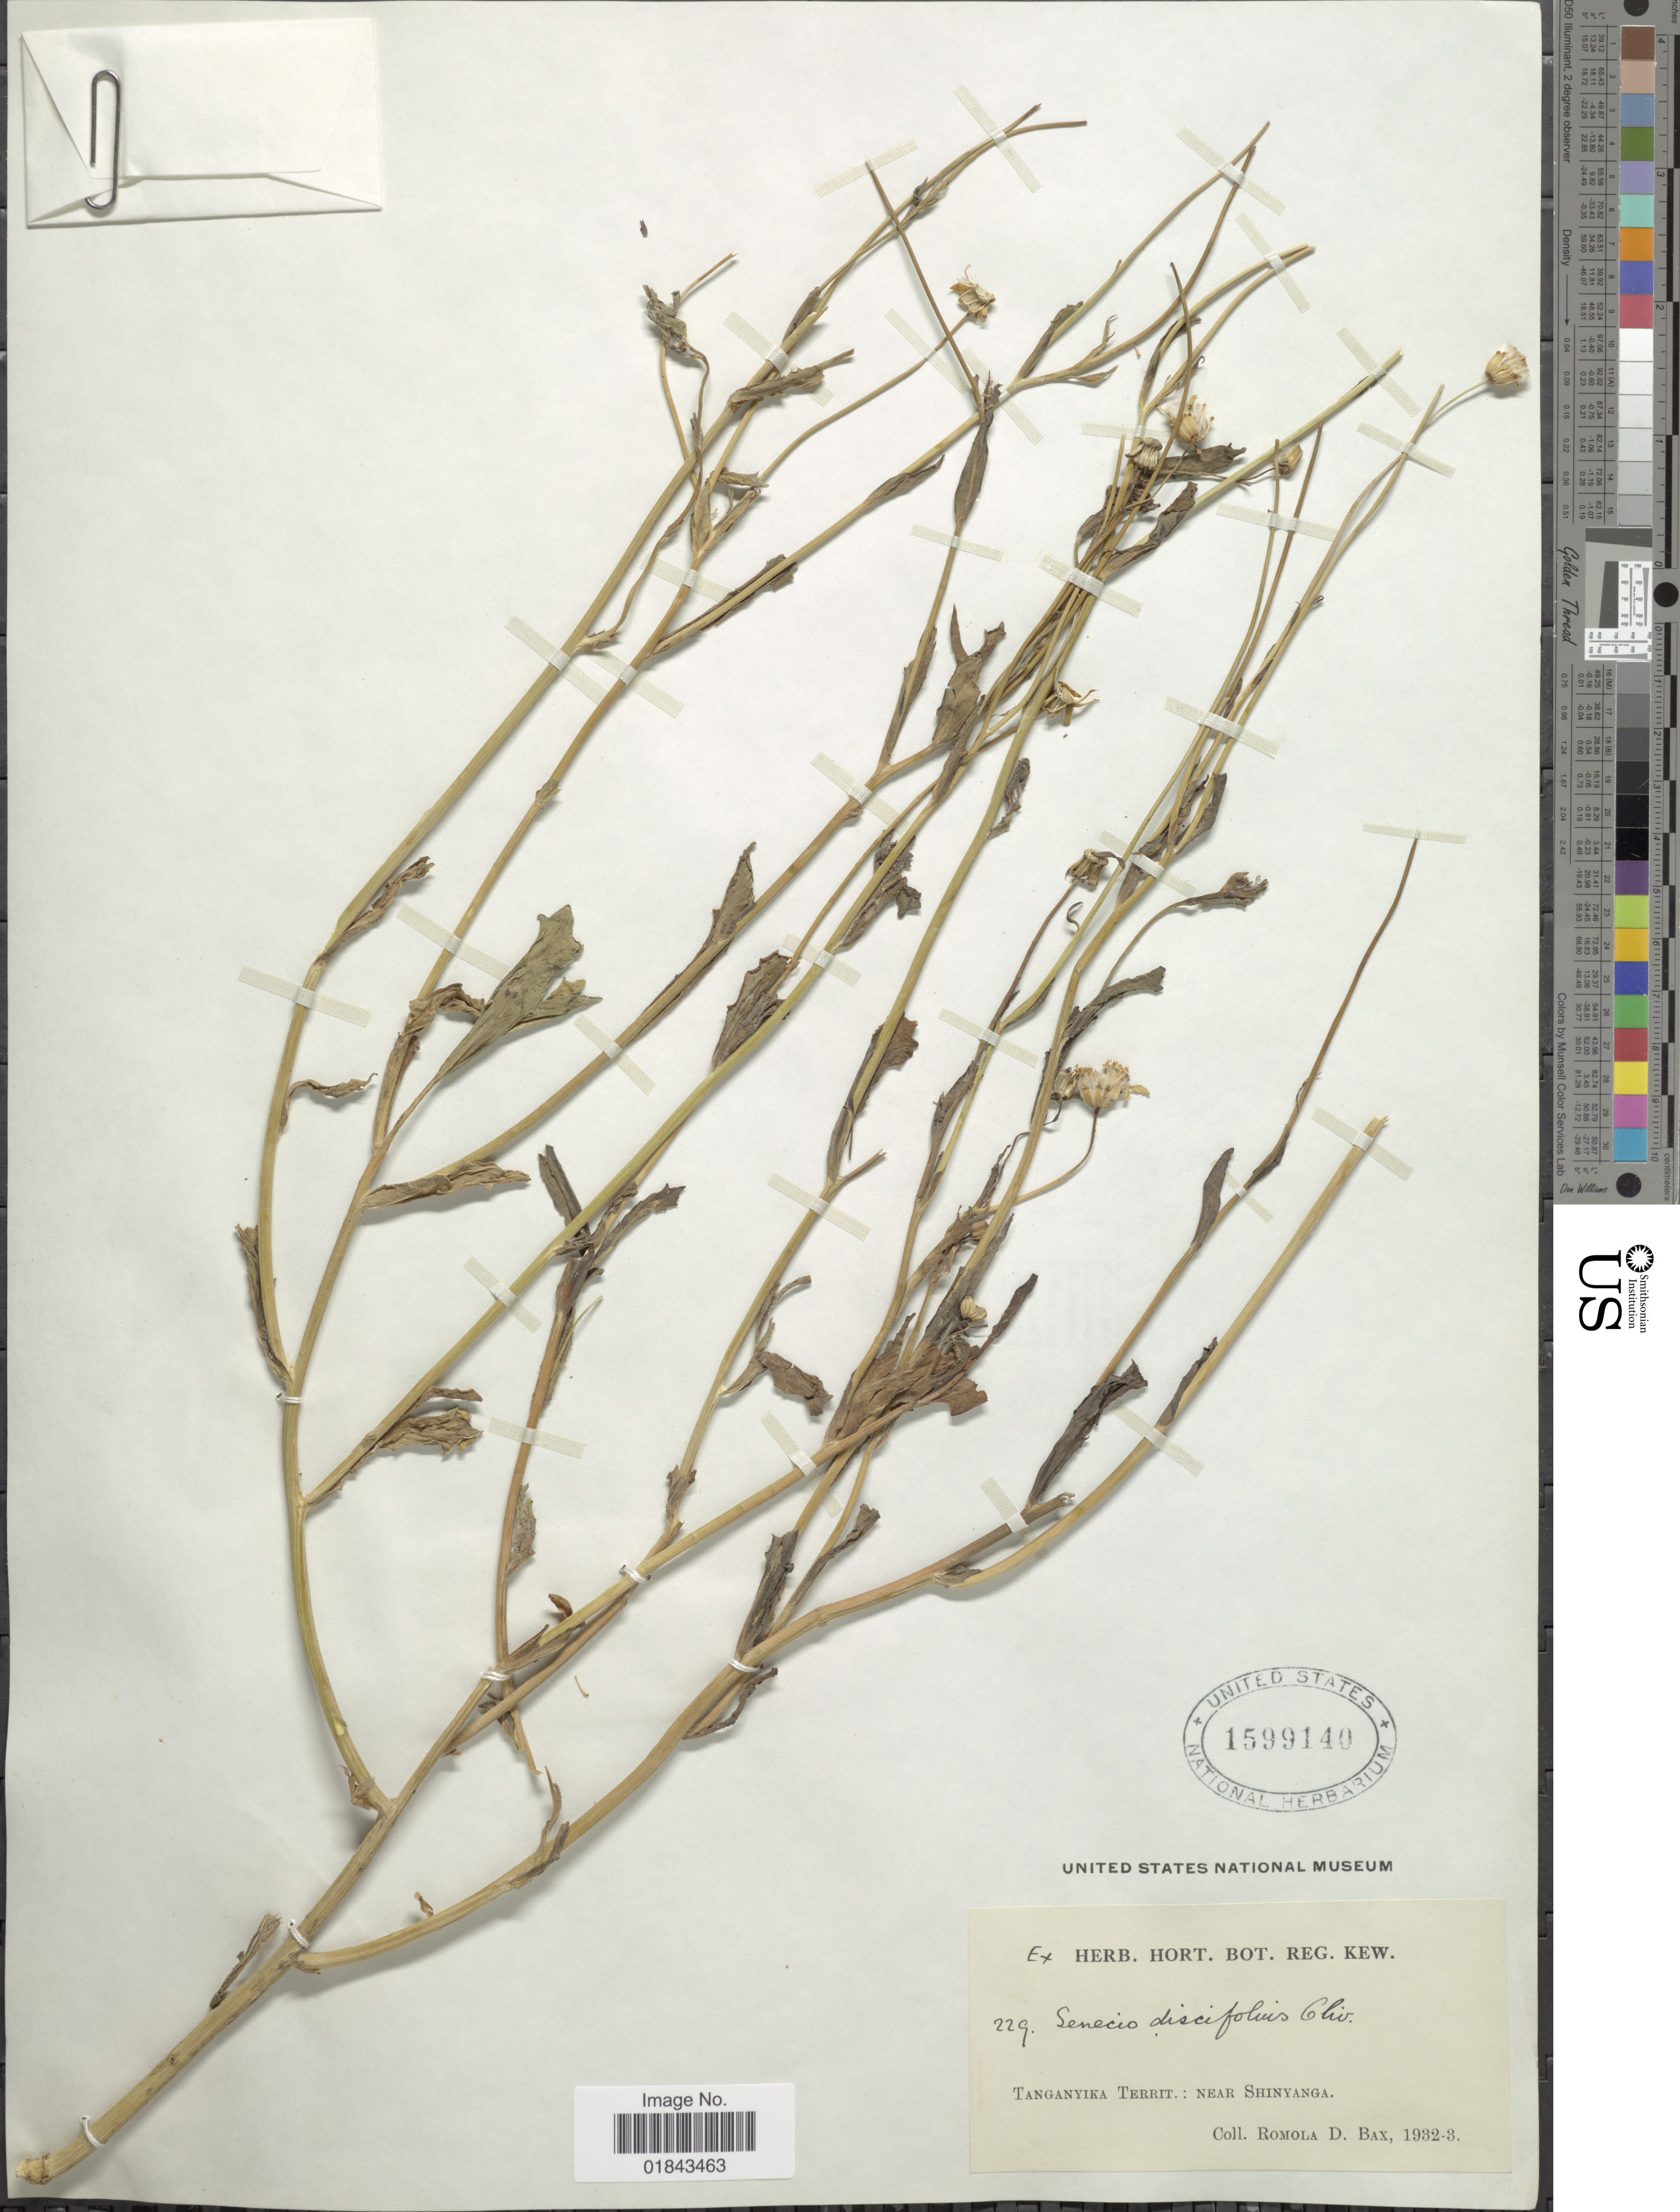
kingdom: Plantae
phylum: Tracheophyta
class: Magnoliopsida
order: Asterales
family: Asteraceae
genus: Emilia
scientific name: Emilia discifolia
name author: (Oliv.) C. Jeffrey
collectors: R. Bax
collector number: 229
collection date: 1932/1933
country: Tanzania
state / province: Shinyanga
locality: Tanganyika Terr.: near Shinyanga.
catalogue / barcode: US 1599140